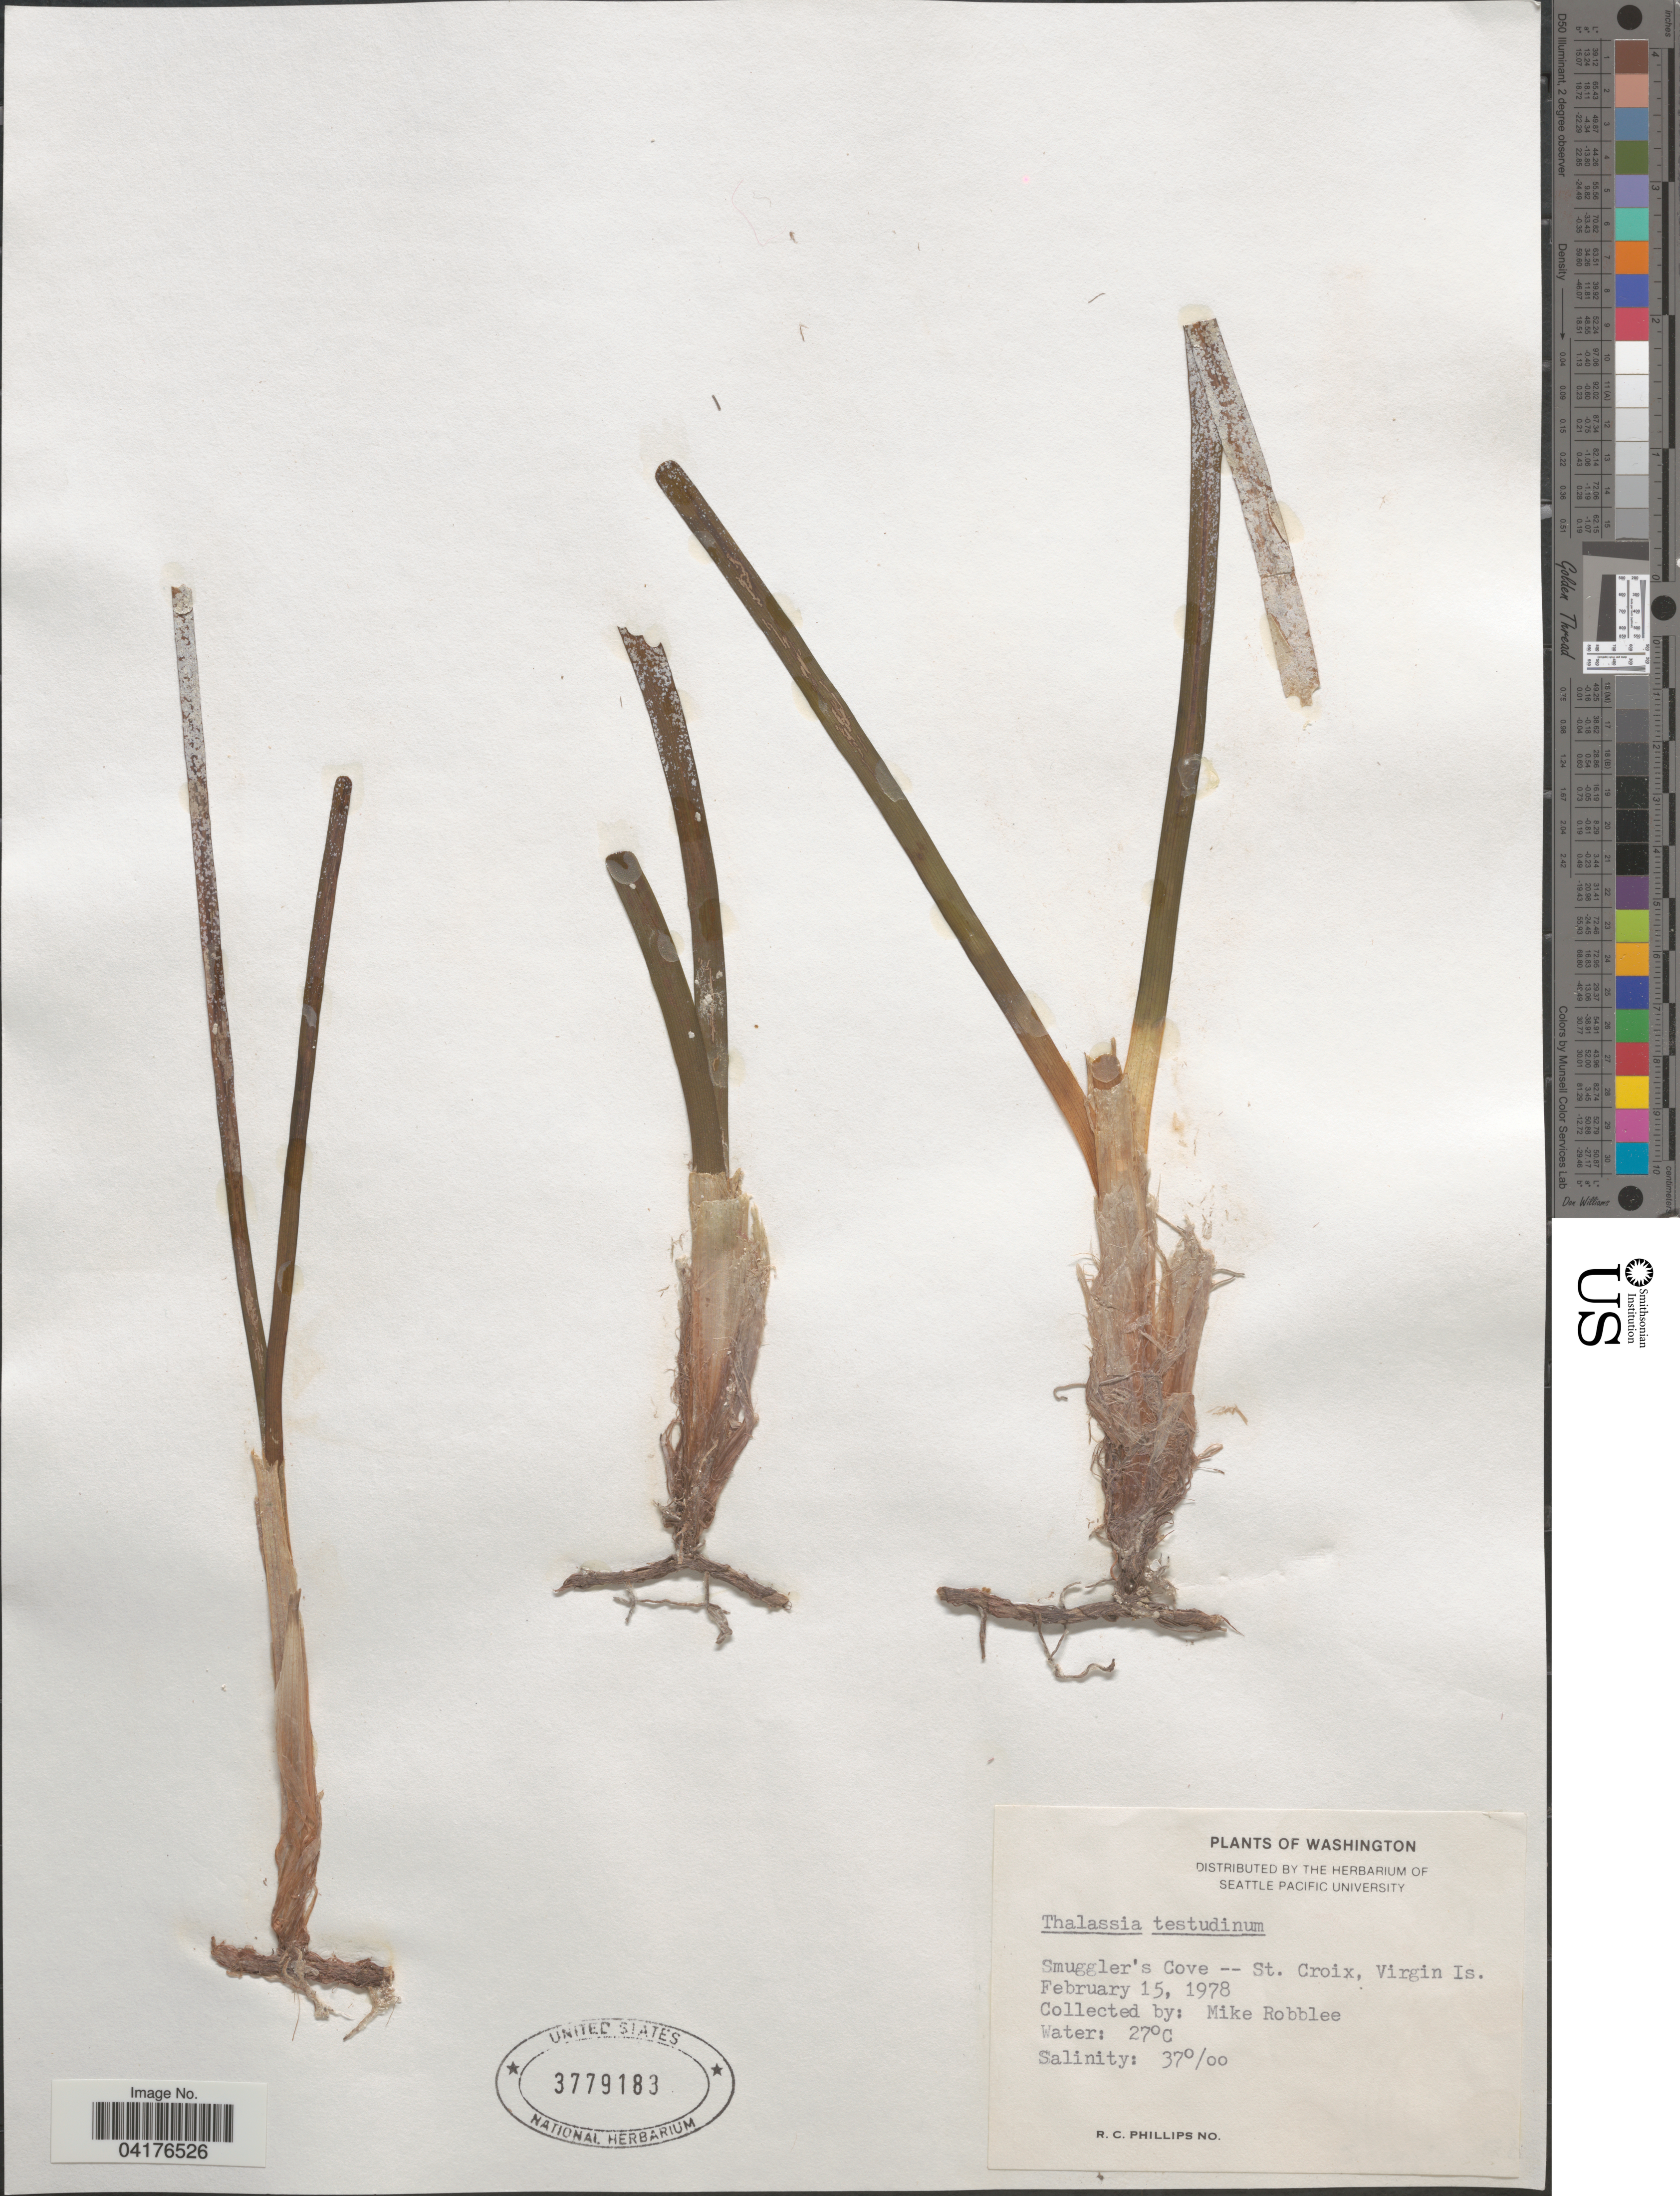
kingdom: Plantae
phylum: Tracheophyta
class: Liliopsida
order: Alismatales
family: Hydrocharitaceae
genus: Thalassia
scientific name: Thalassia testudinum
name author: Banks & Sol. ex K.D. Koenig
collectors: M. Robblee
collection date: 1978-02-15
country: U.S. Virgin Islands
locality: Smuggler's Cove -- St. Croix, Virgin Is.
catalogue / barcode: US 3779183